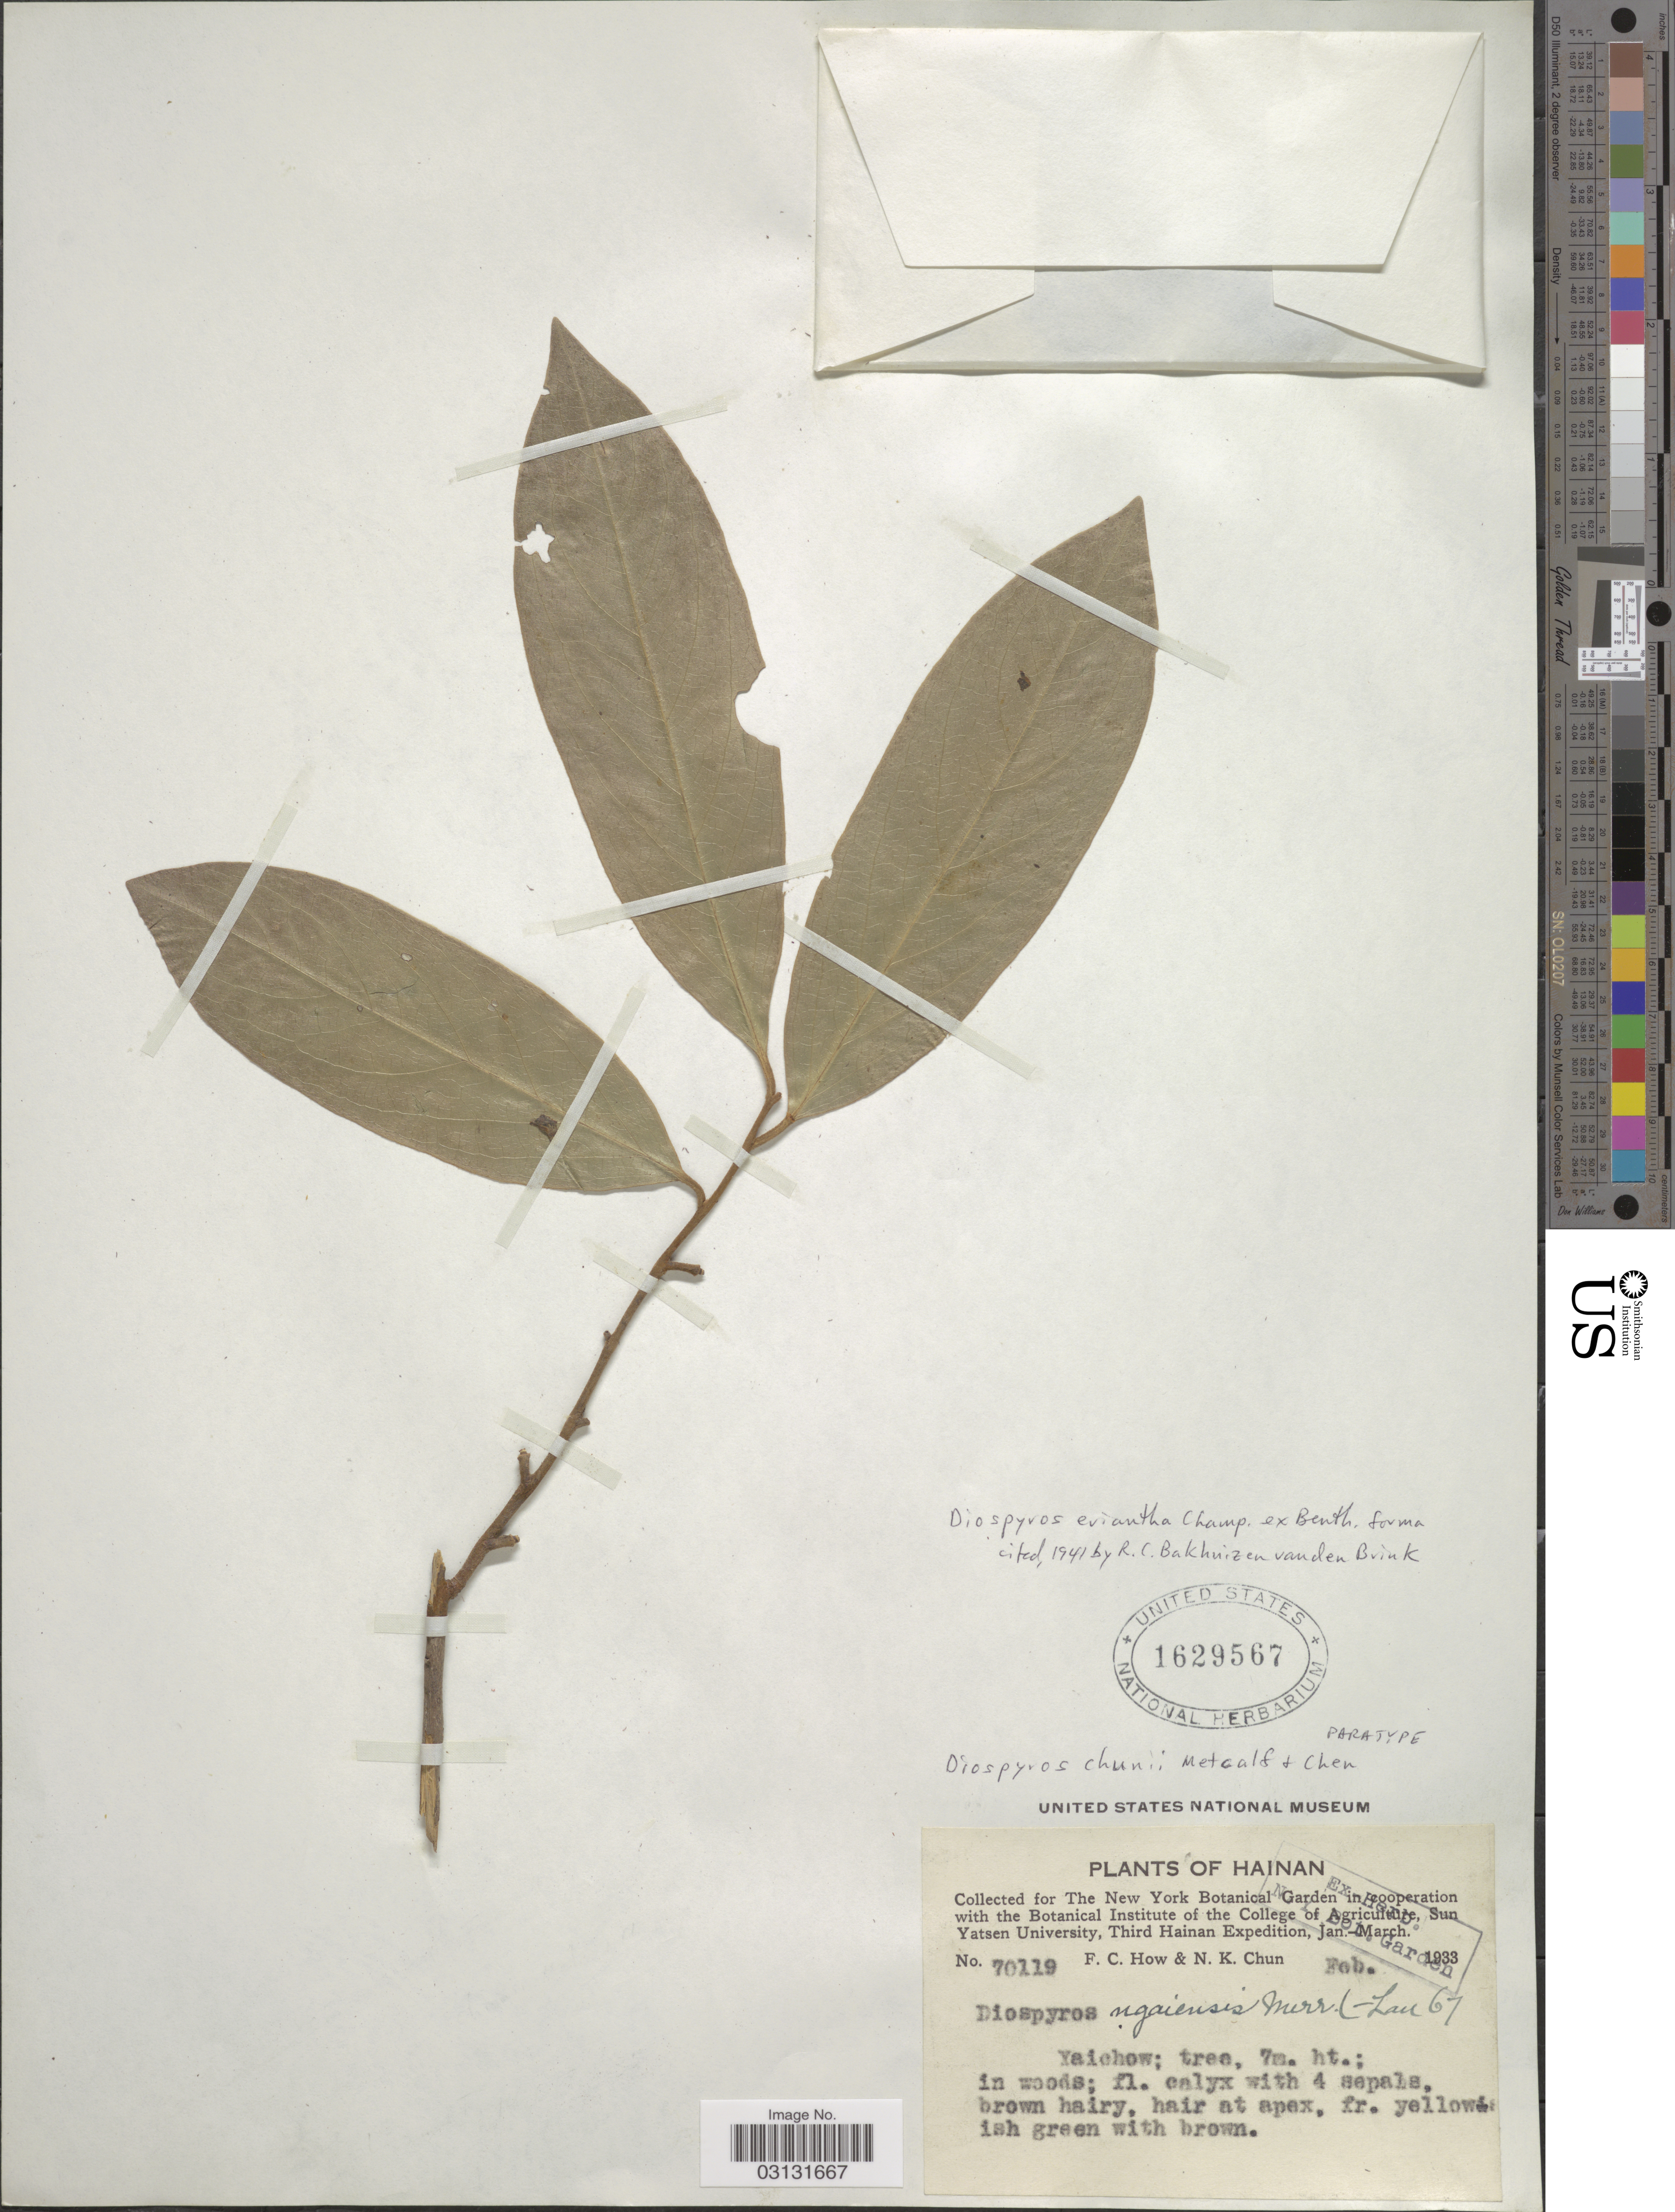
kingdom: Plantae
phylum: Tracheophyta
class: Magnoliopsida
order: Ericales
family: Ebenaceae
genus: Diospyros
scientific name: Diospyros eriantha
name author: Champ. ex Benth.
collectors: F. C. How & N. K. Chun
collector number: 70119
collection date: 1933-02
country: China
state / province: Hainan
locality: Yaichow.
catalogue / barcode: US 1629567